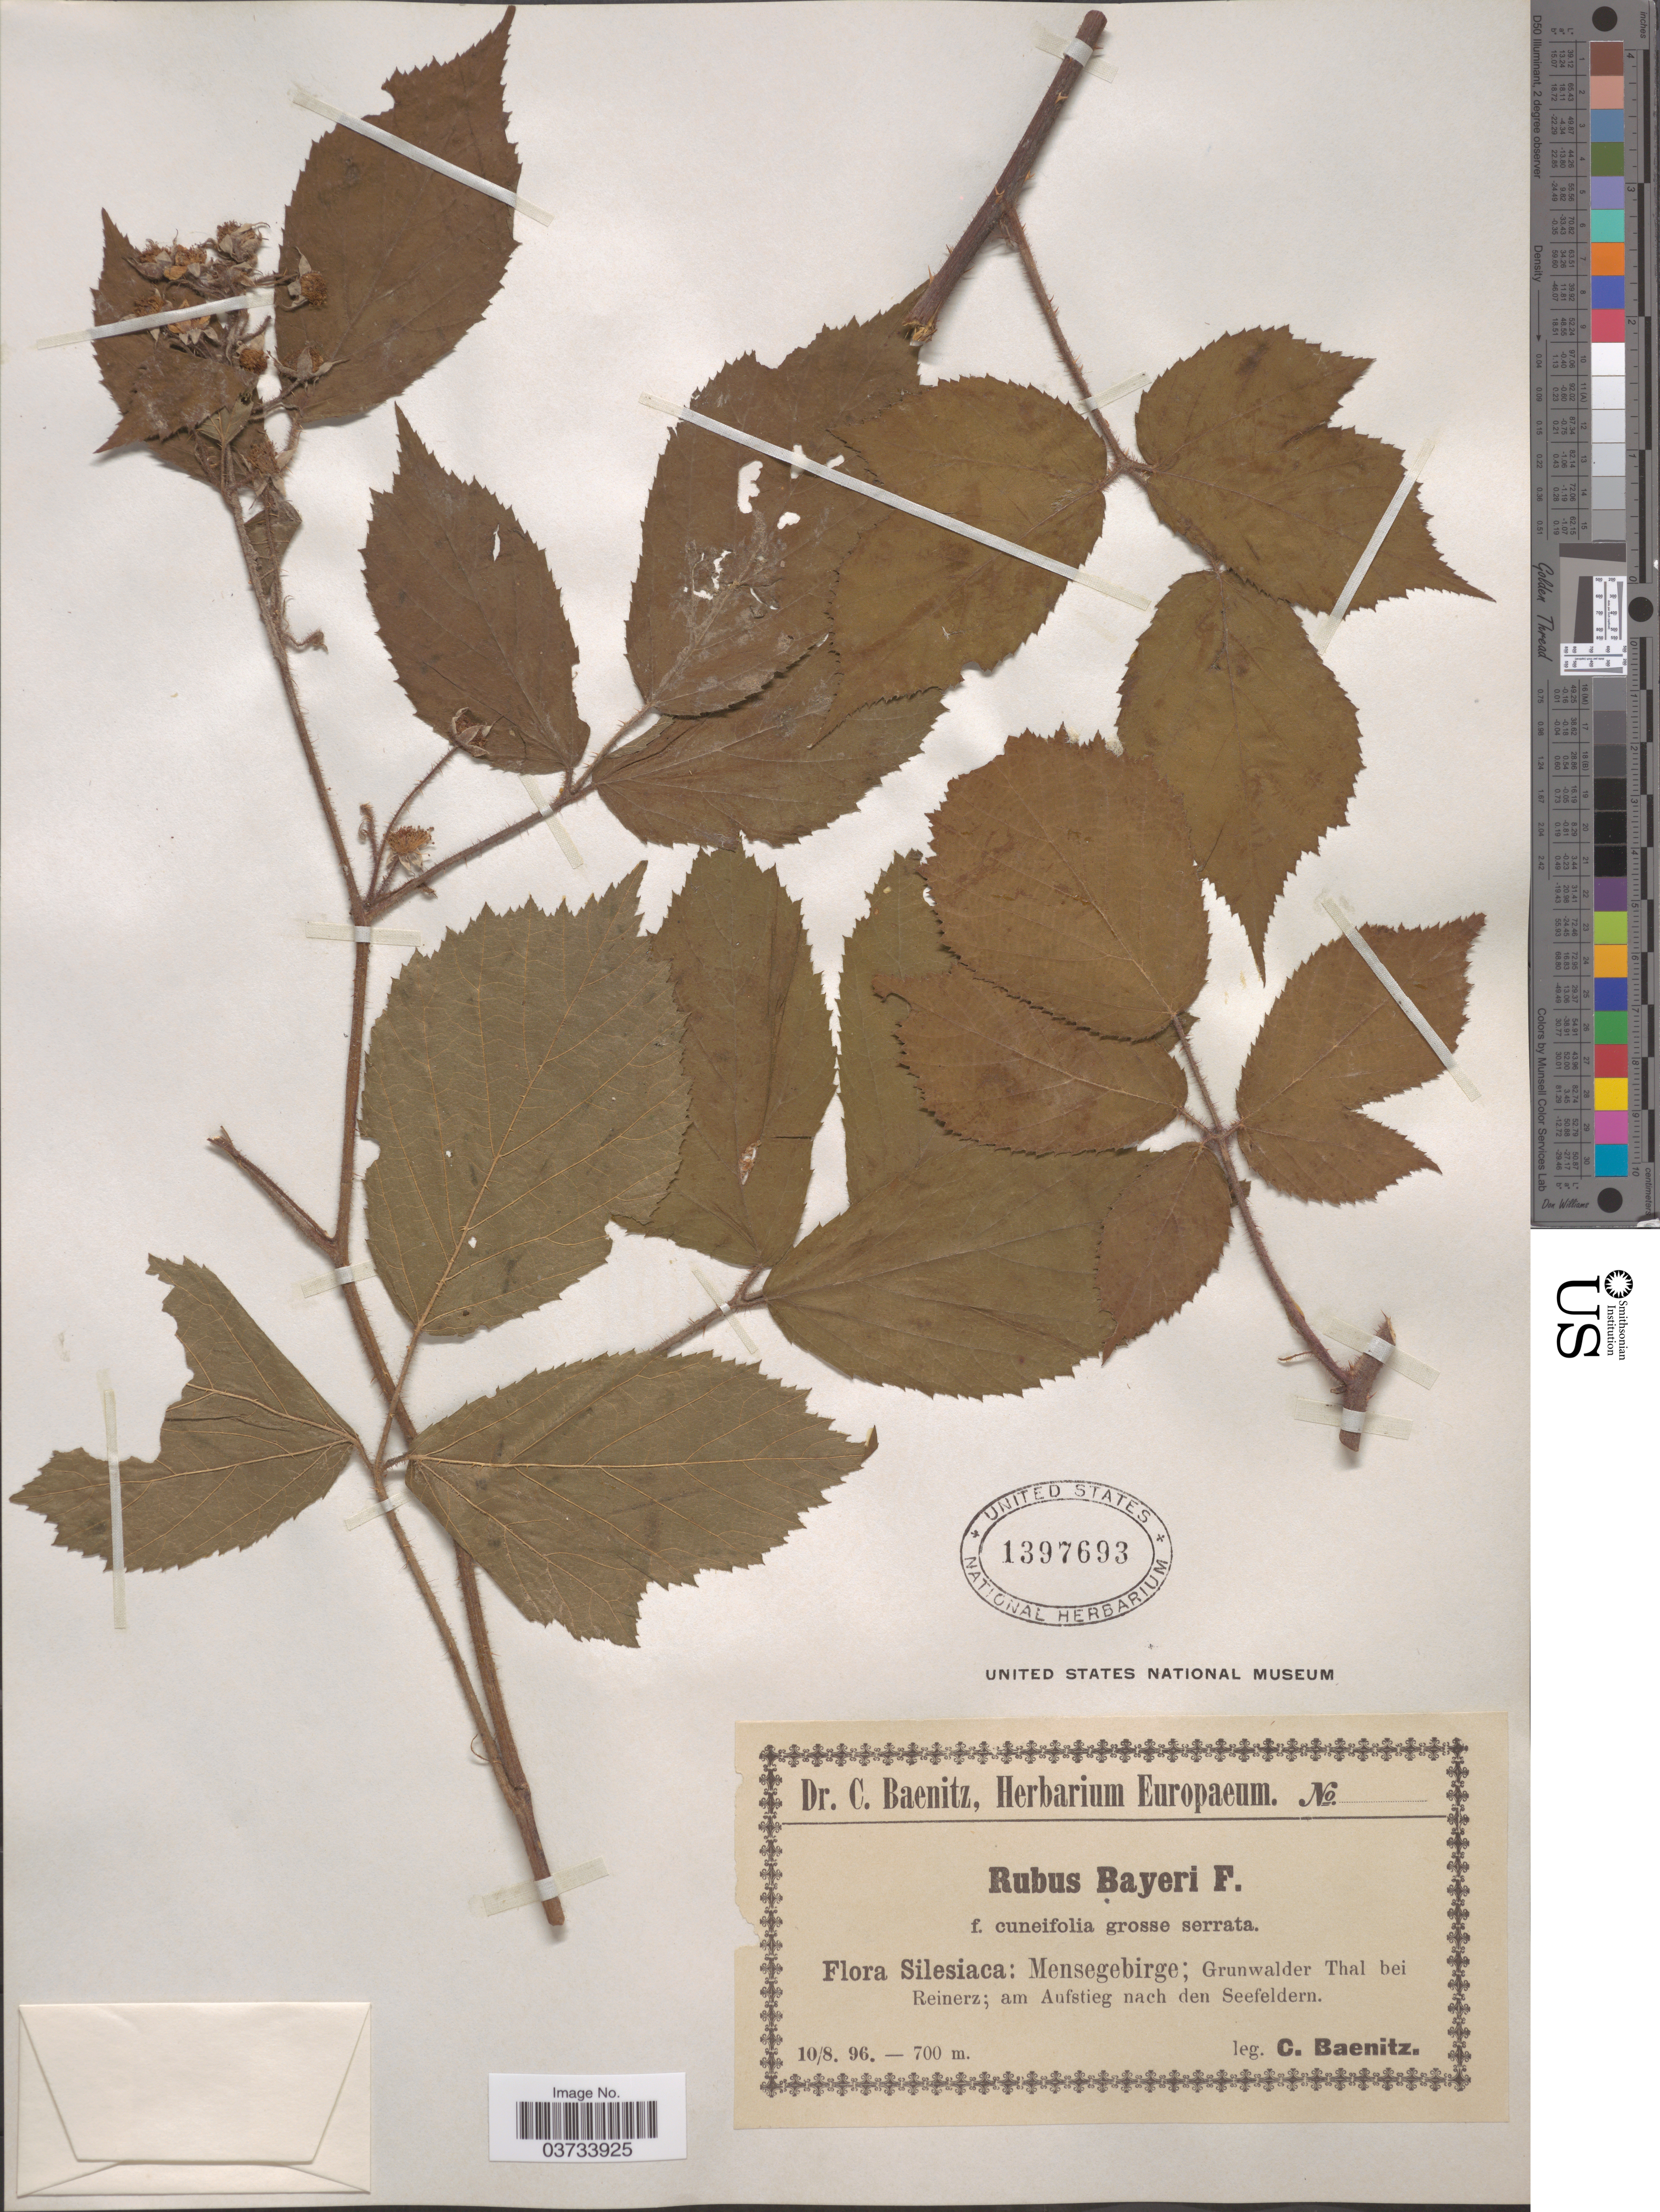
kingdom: Plantae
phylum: Tracheophyta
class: Magnoliopsida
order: Rosales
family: Rosaceae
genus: Rubus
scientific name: Rubus bayeri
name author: Focke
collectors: C. G. Baenitz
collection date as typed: Transcribed d/m/y: 10/8/96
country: Poland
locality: Silesiaca; Mensegebirge; Grunwalder Thal bei Reinerz; am Aufstieg nach den Seefeldern.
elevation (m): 700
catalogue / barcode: US 1397693